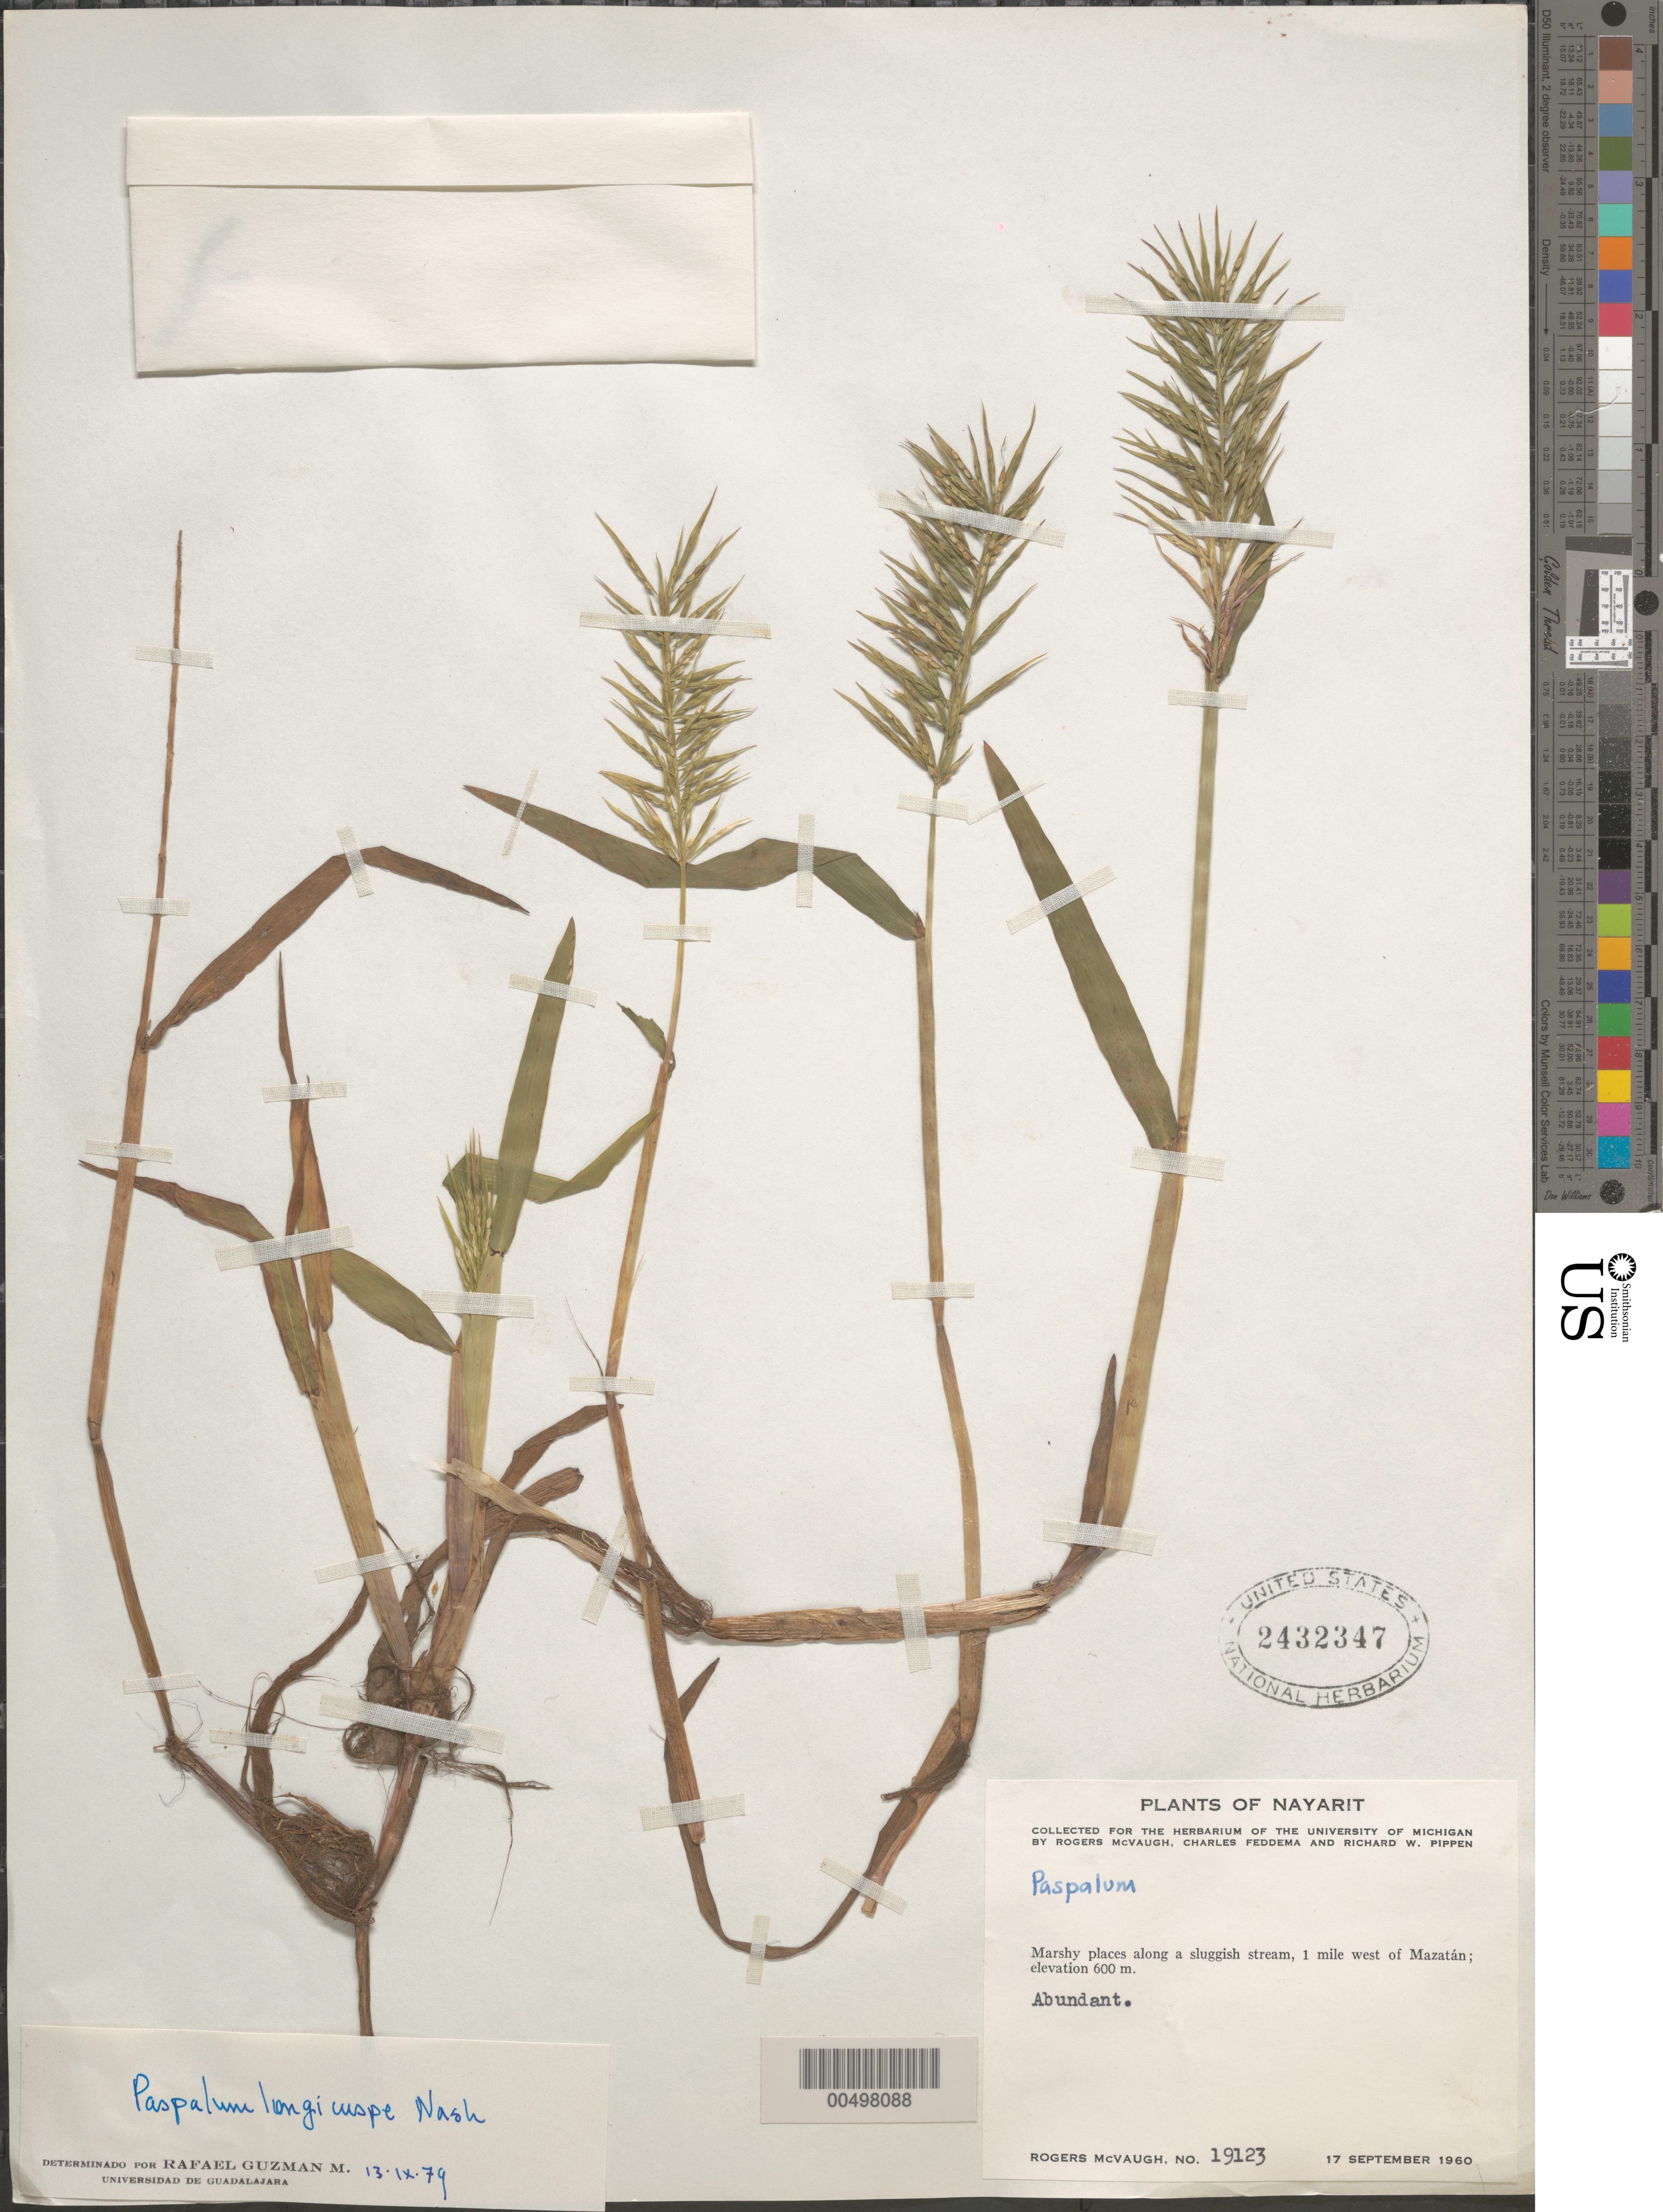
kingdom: Plantae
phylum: Tracheophyta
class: Liliopsida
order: Poales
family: Poaceae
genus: Paspalum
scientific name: Paspalum longicuspe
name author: Nash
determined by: Guzman-M., R.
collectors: R. McVaugh, C. Feddema & R. W. Pippen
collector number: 19123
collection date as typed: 17 Sep 1960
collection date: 1960-09-17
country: Mexico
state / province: Nayarit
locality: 1 mi W of Mazatlán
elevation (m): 600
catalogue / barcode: US 2432347